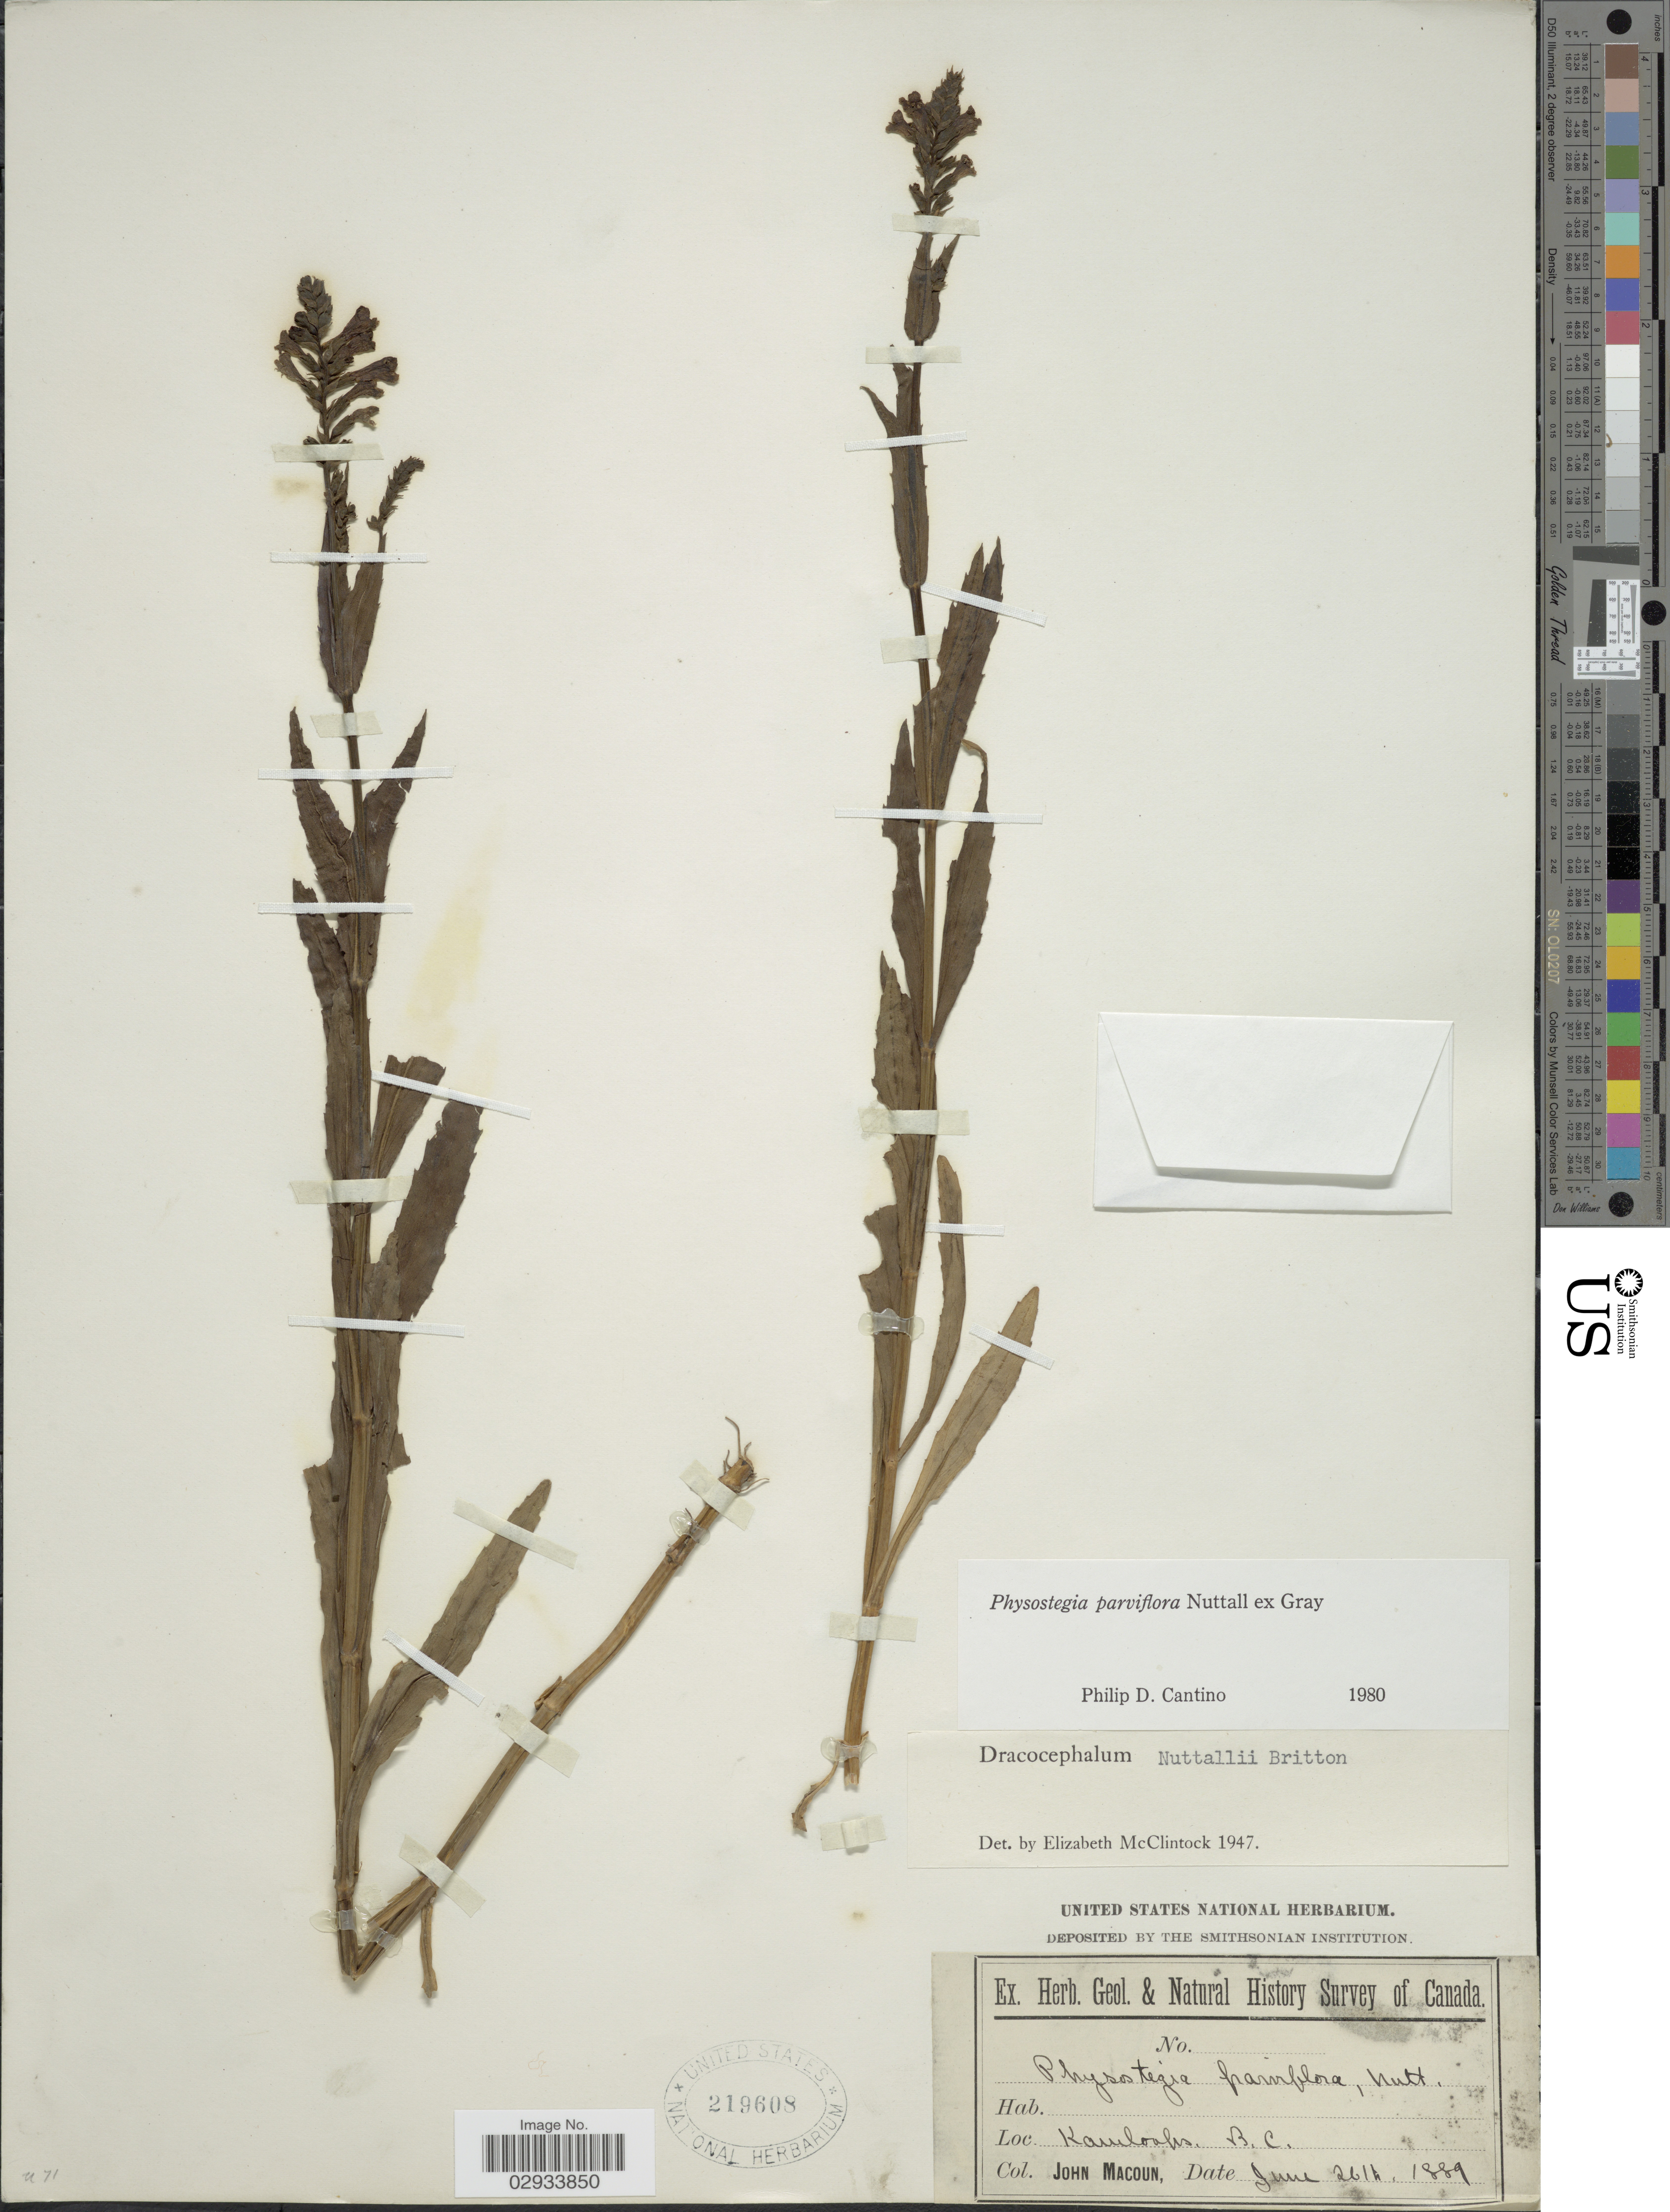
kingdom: Plantae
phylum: Tracheophyta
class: Magnoliopsida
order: Lamiales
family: Lamiaceae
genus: Physostegia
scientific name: Physostegia parviflora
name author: Nutt. ex A. Gray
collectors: J. Macoun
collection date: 1889-06-26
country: Canada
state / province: British Columbia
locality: Kamloops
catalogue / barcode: US 219608